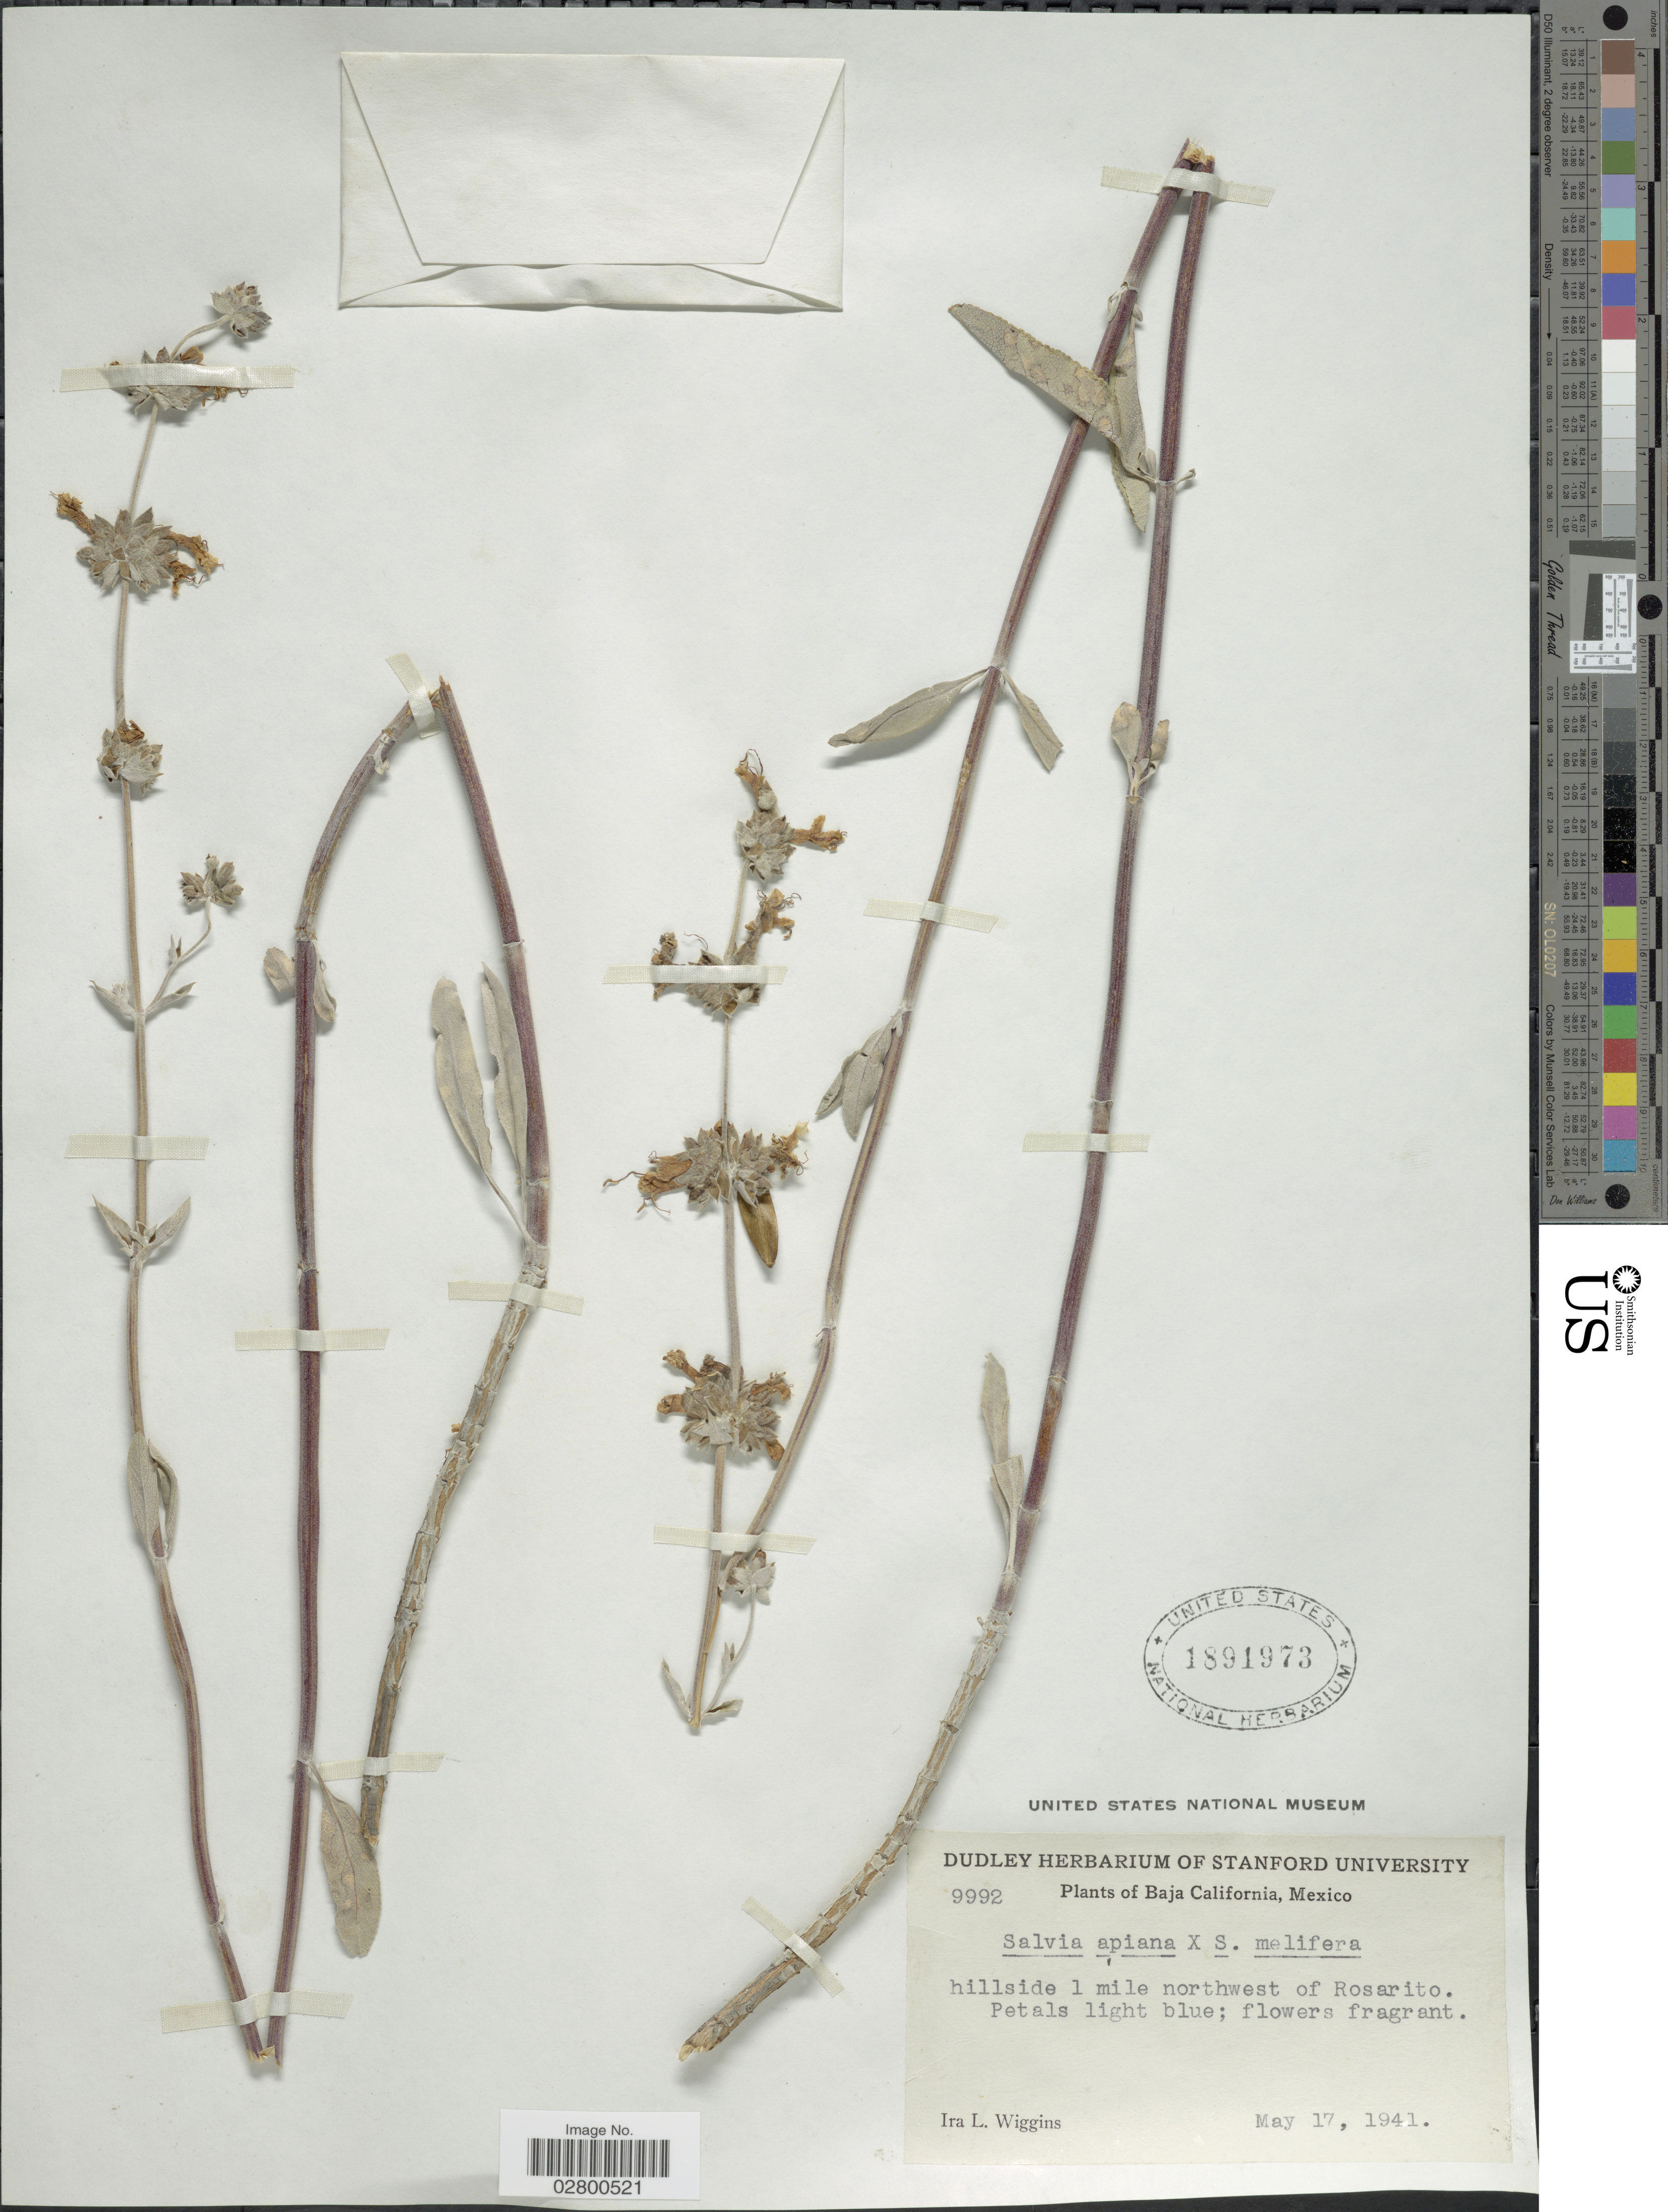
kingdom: Plantae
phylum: Tracheophyta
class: Magnoliopsida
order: Lamiales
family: Lamiaceae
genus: Salvia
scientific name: Salvia apiana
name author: Jeps.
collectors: I. L. Wiggins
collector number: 9992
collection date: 1941-05-17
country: Mexico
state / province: Baja California Norte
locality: Hillside 1 mile northwest of Rosarito.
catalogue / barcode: US 1891973